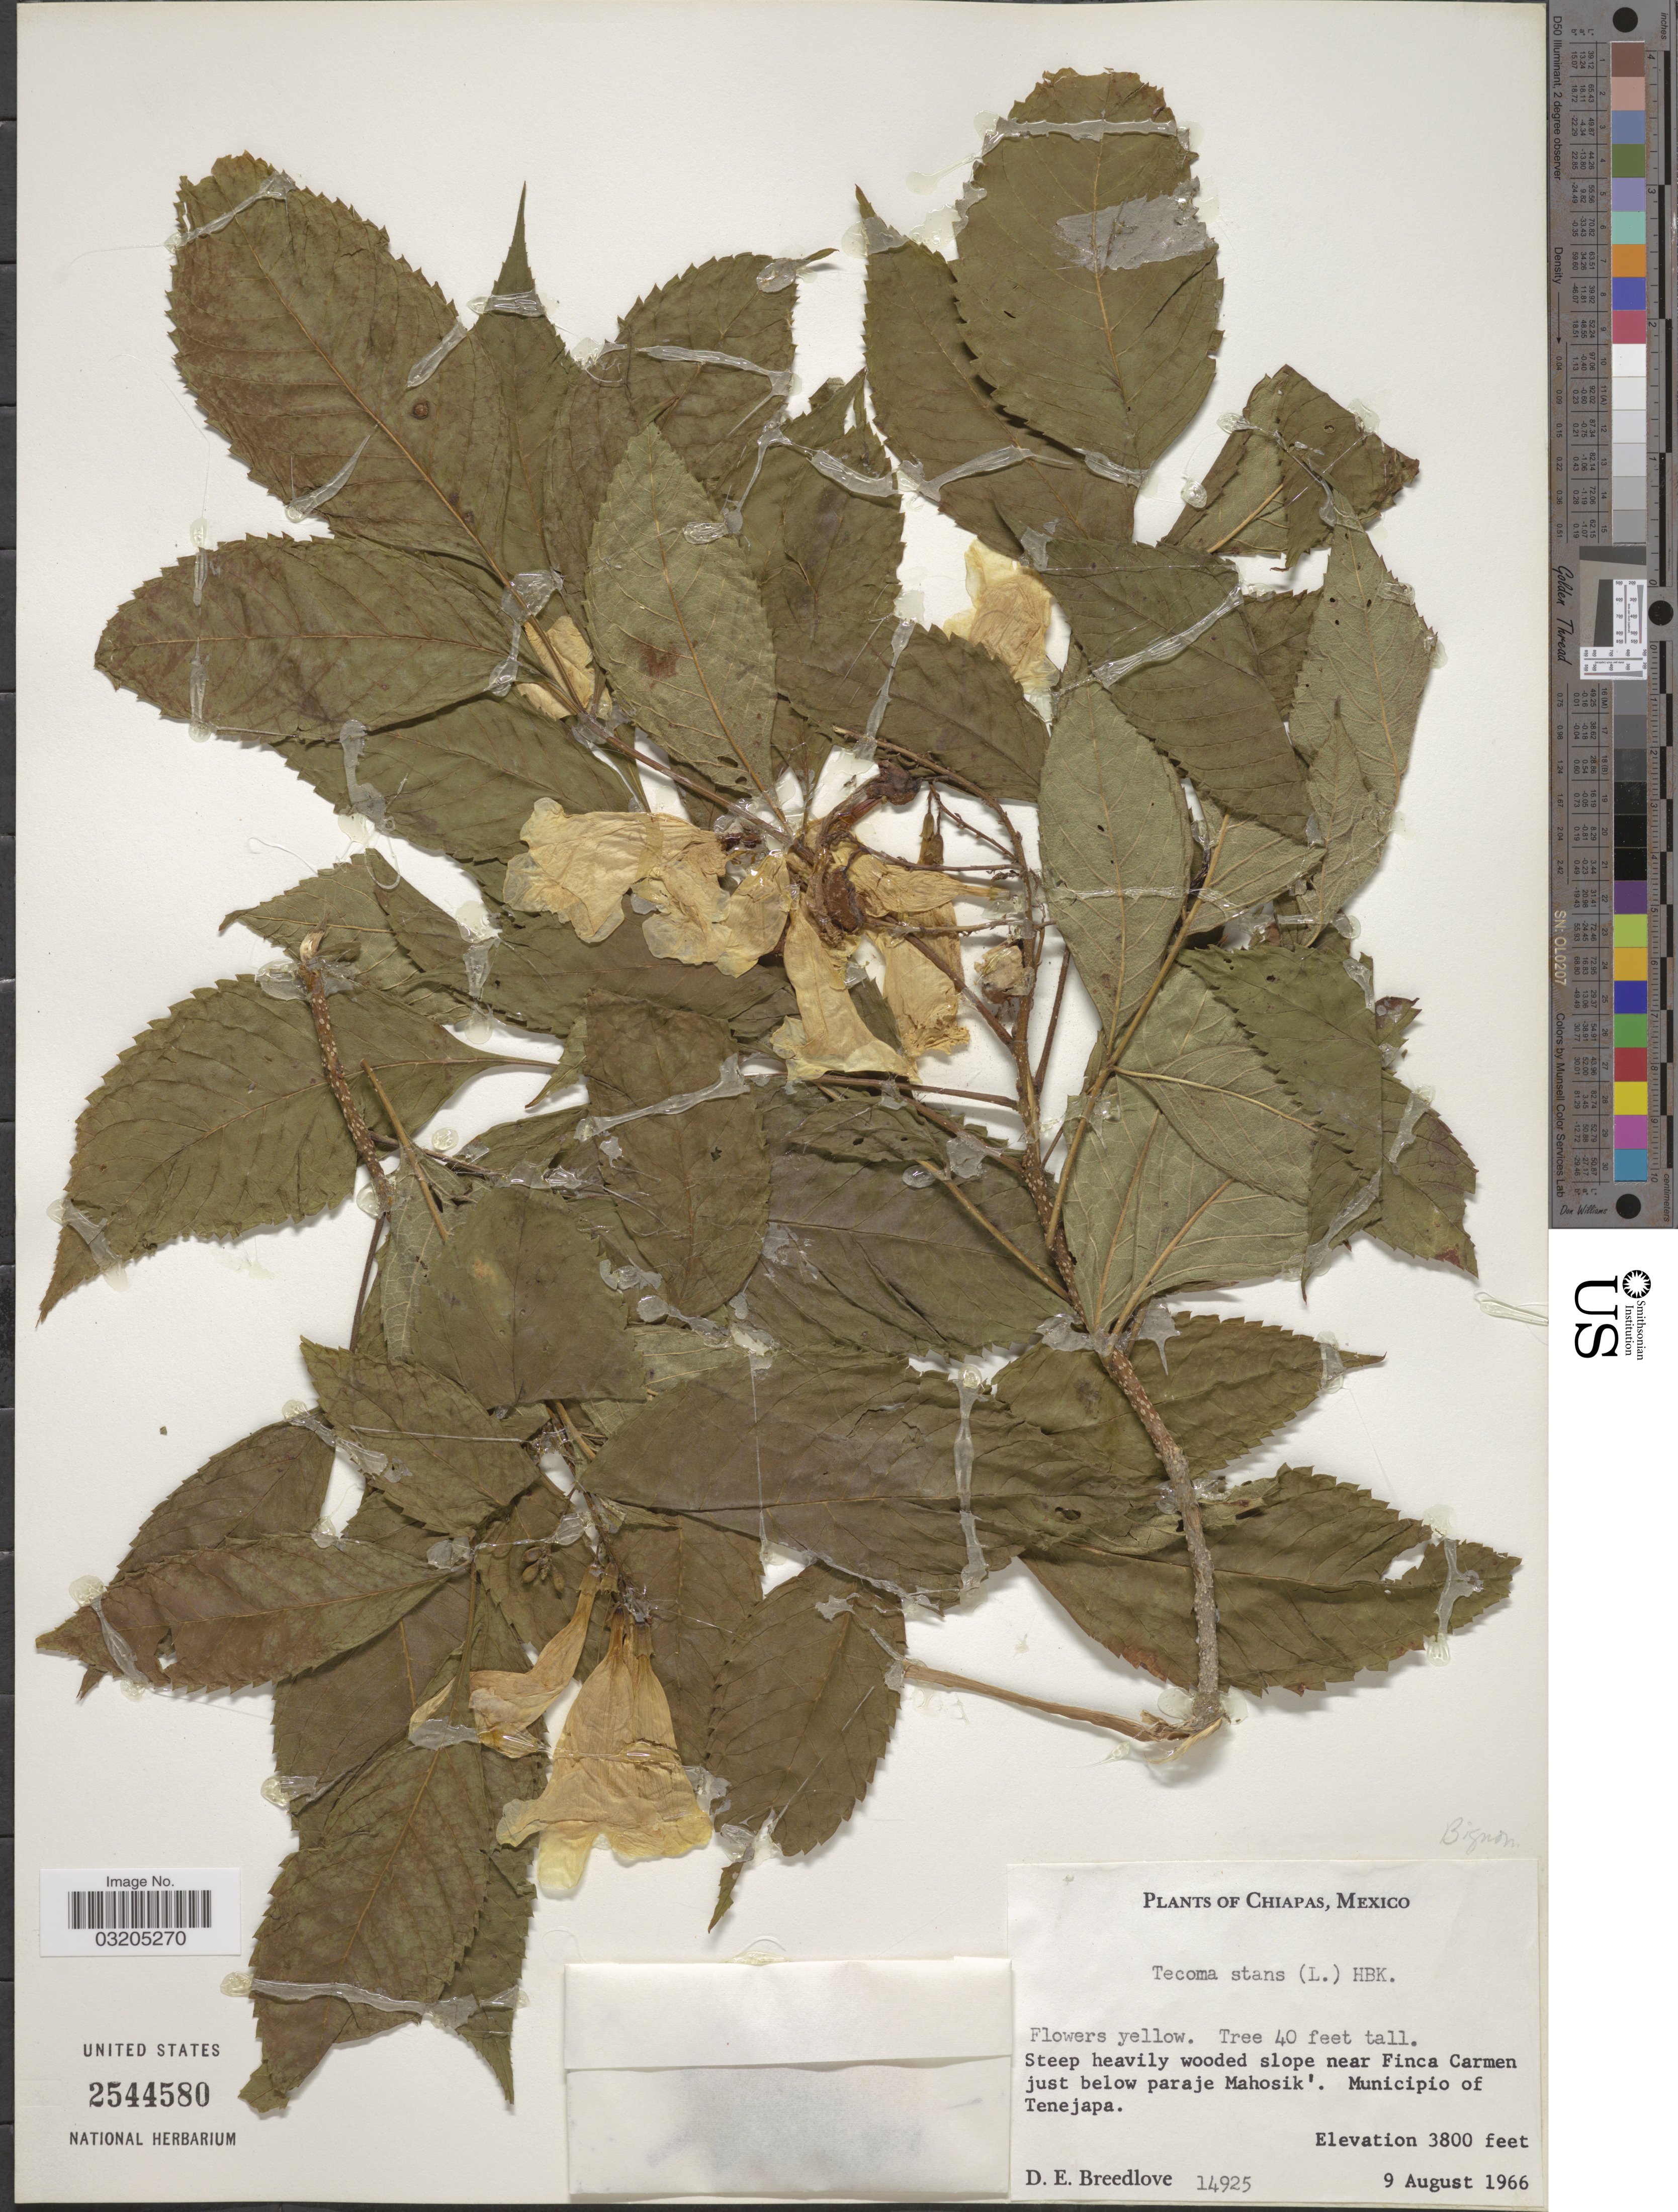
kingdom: Plantae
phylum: Tracheophyta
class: Magnoliopsida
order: Lamiales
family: Bignoniaceae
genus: Tecoma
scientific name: Tecoma stans var. stans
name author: (L.) Juss. ex Kunth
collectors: D. E. Breedlove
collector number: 14925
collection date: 1966-08-09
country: Mexico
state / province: Chiapas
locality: Steep heavily wooded slope near Finca Carmen just below paraje Mahosik'. Municipio of Tenejapa.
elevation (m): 1158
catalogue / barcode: US 2544580